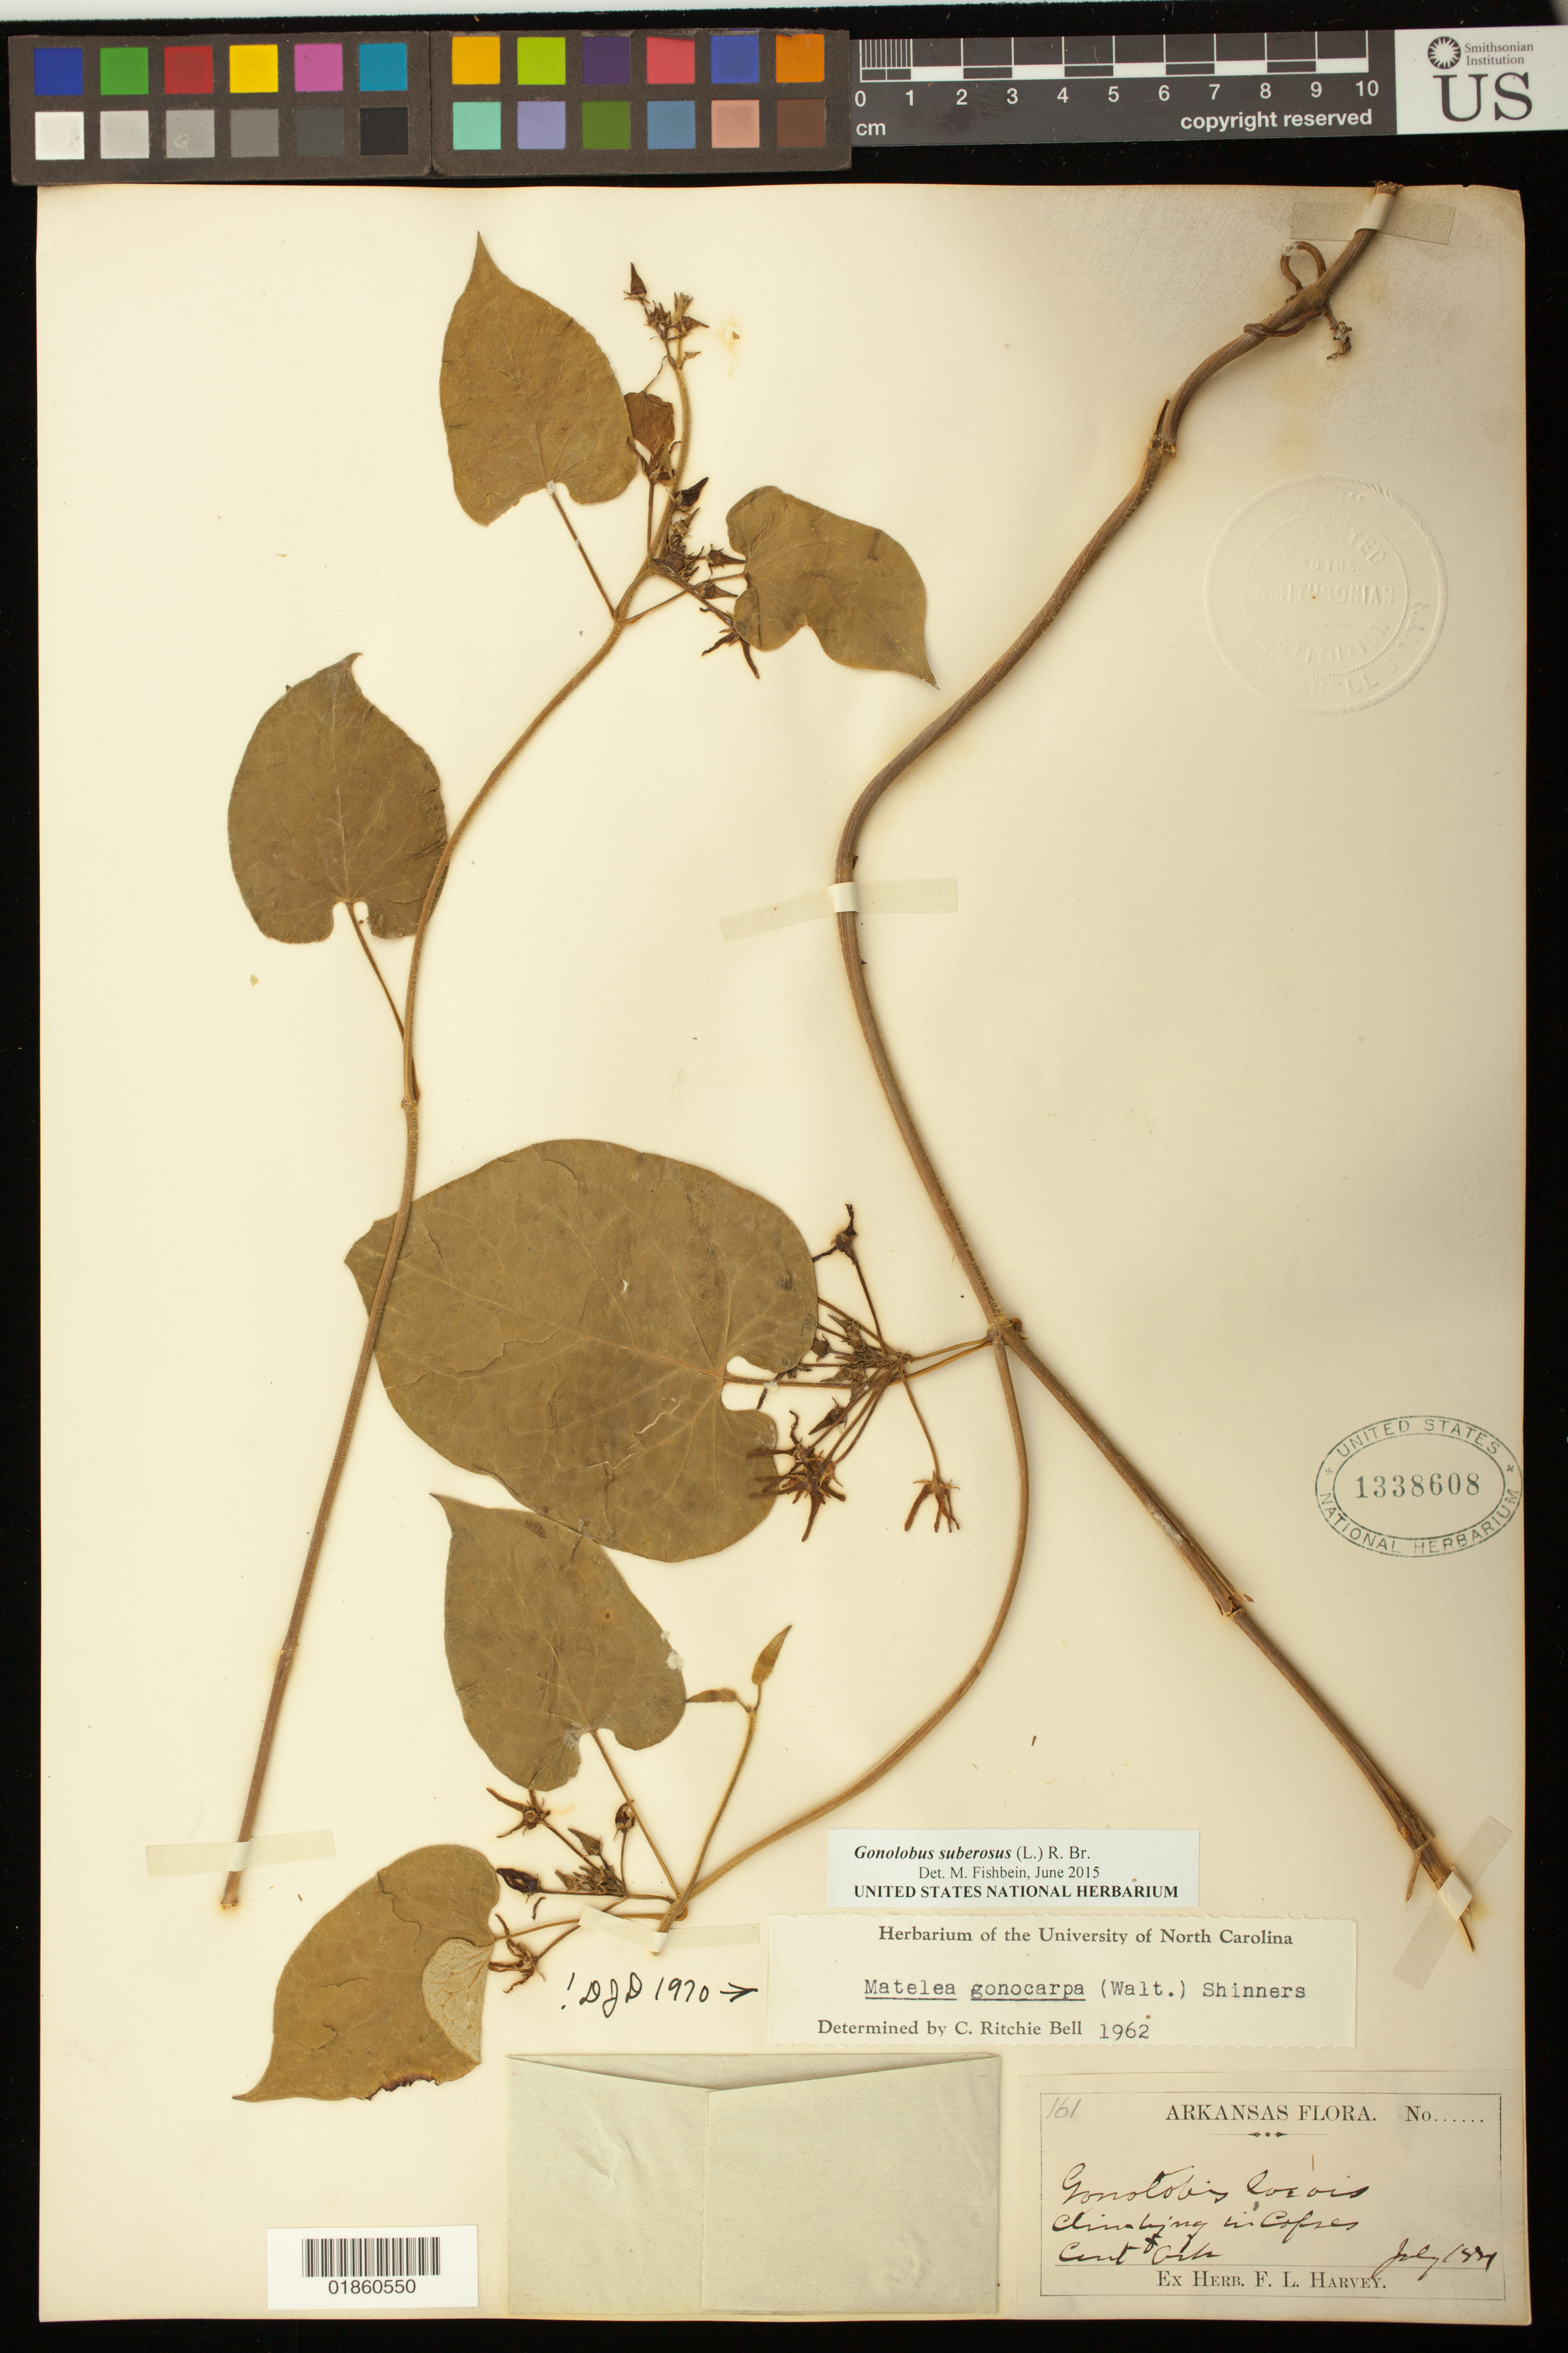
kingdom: Plantae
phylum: Tracheophyta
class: Magnoliopsida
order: Gentianales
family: Apocynaceae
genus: Gonolobus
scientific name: Gonolobus suberosus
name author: (L.) R. Br.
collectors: F. L. Harvey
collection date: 1881-07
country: United States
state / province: Arkansas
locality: Copses , Cent Ark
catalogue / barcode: US 1338608